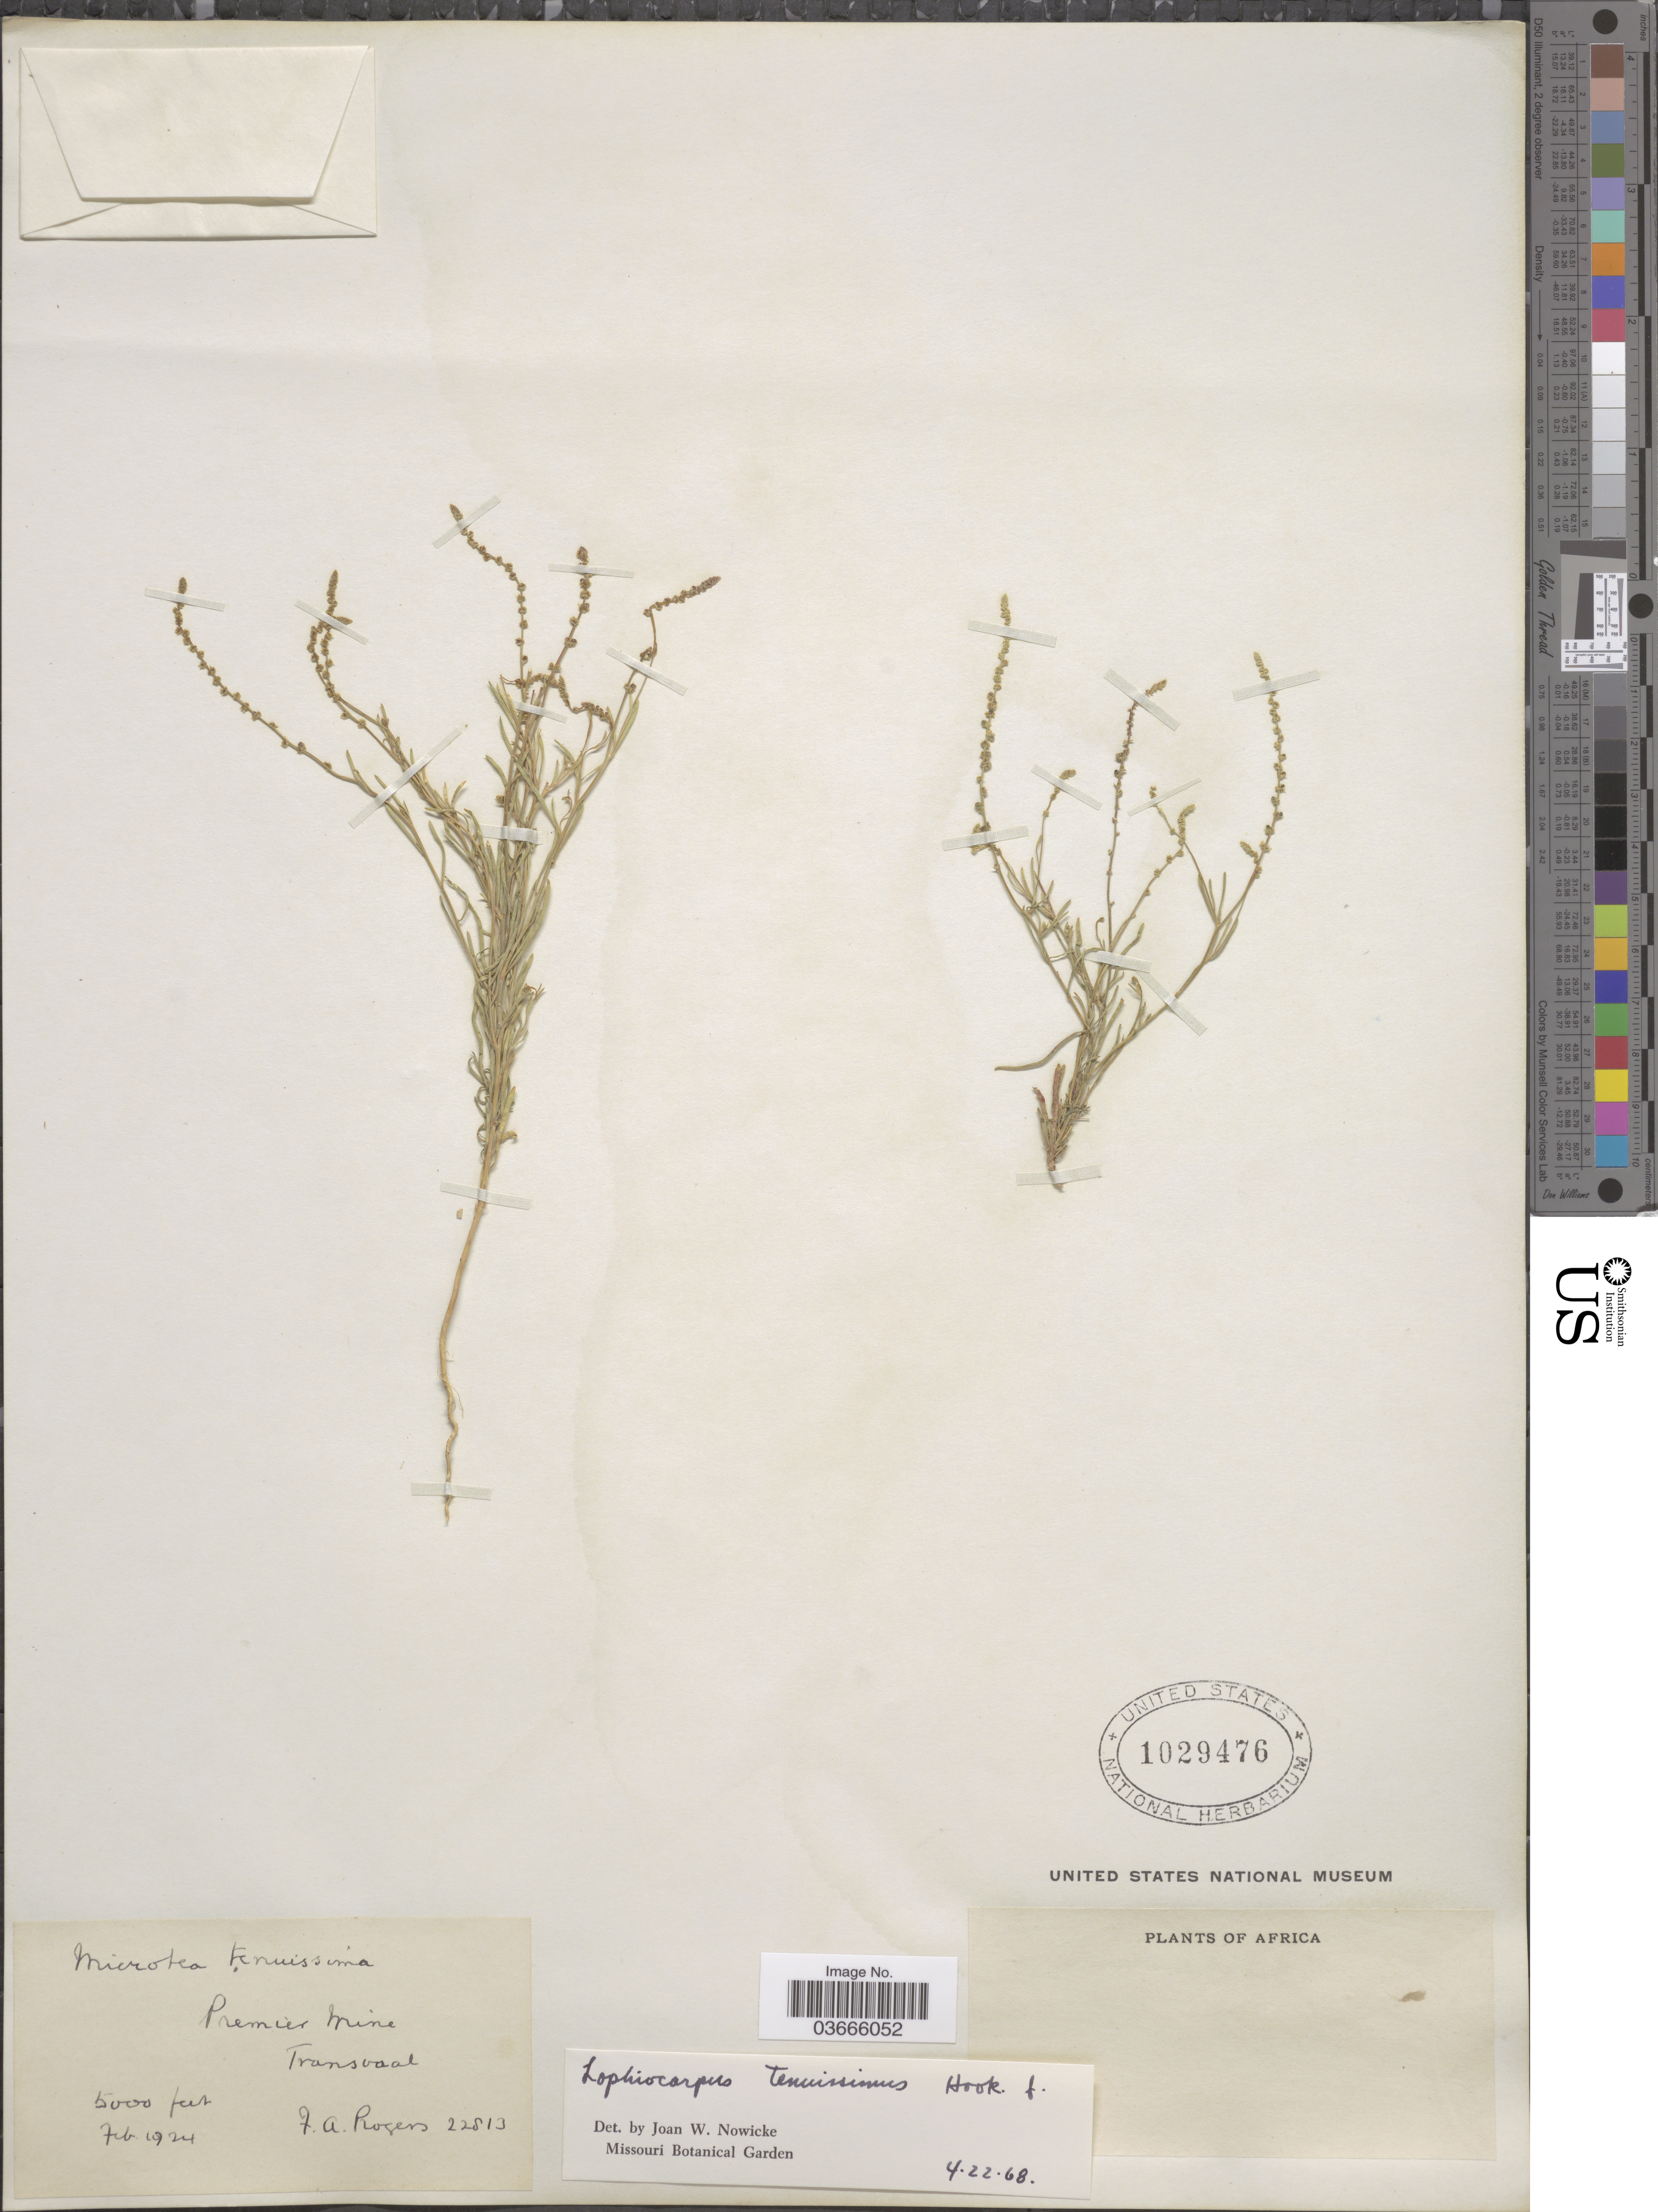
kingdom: Plantae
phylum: Tracheophyta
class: Magnoliopsida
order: Caryophyllales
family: Lophiocarpaceae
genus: Lophiocarpus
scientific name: Lophiocarpus tenuissimus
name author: Hook. f.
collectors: F. A. Rogers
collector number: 22813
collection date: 1924-02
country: South Africa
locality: Premier Mine. Transvaal. Africa.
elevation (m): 1524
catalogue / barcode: US 1029476